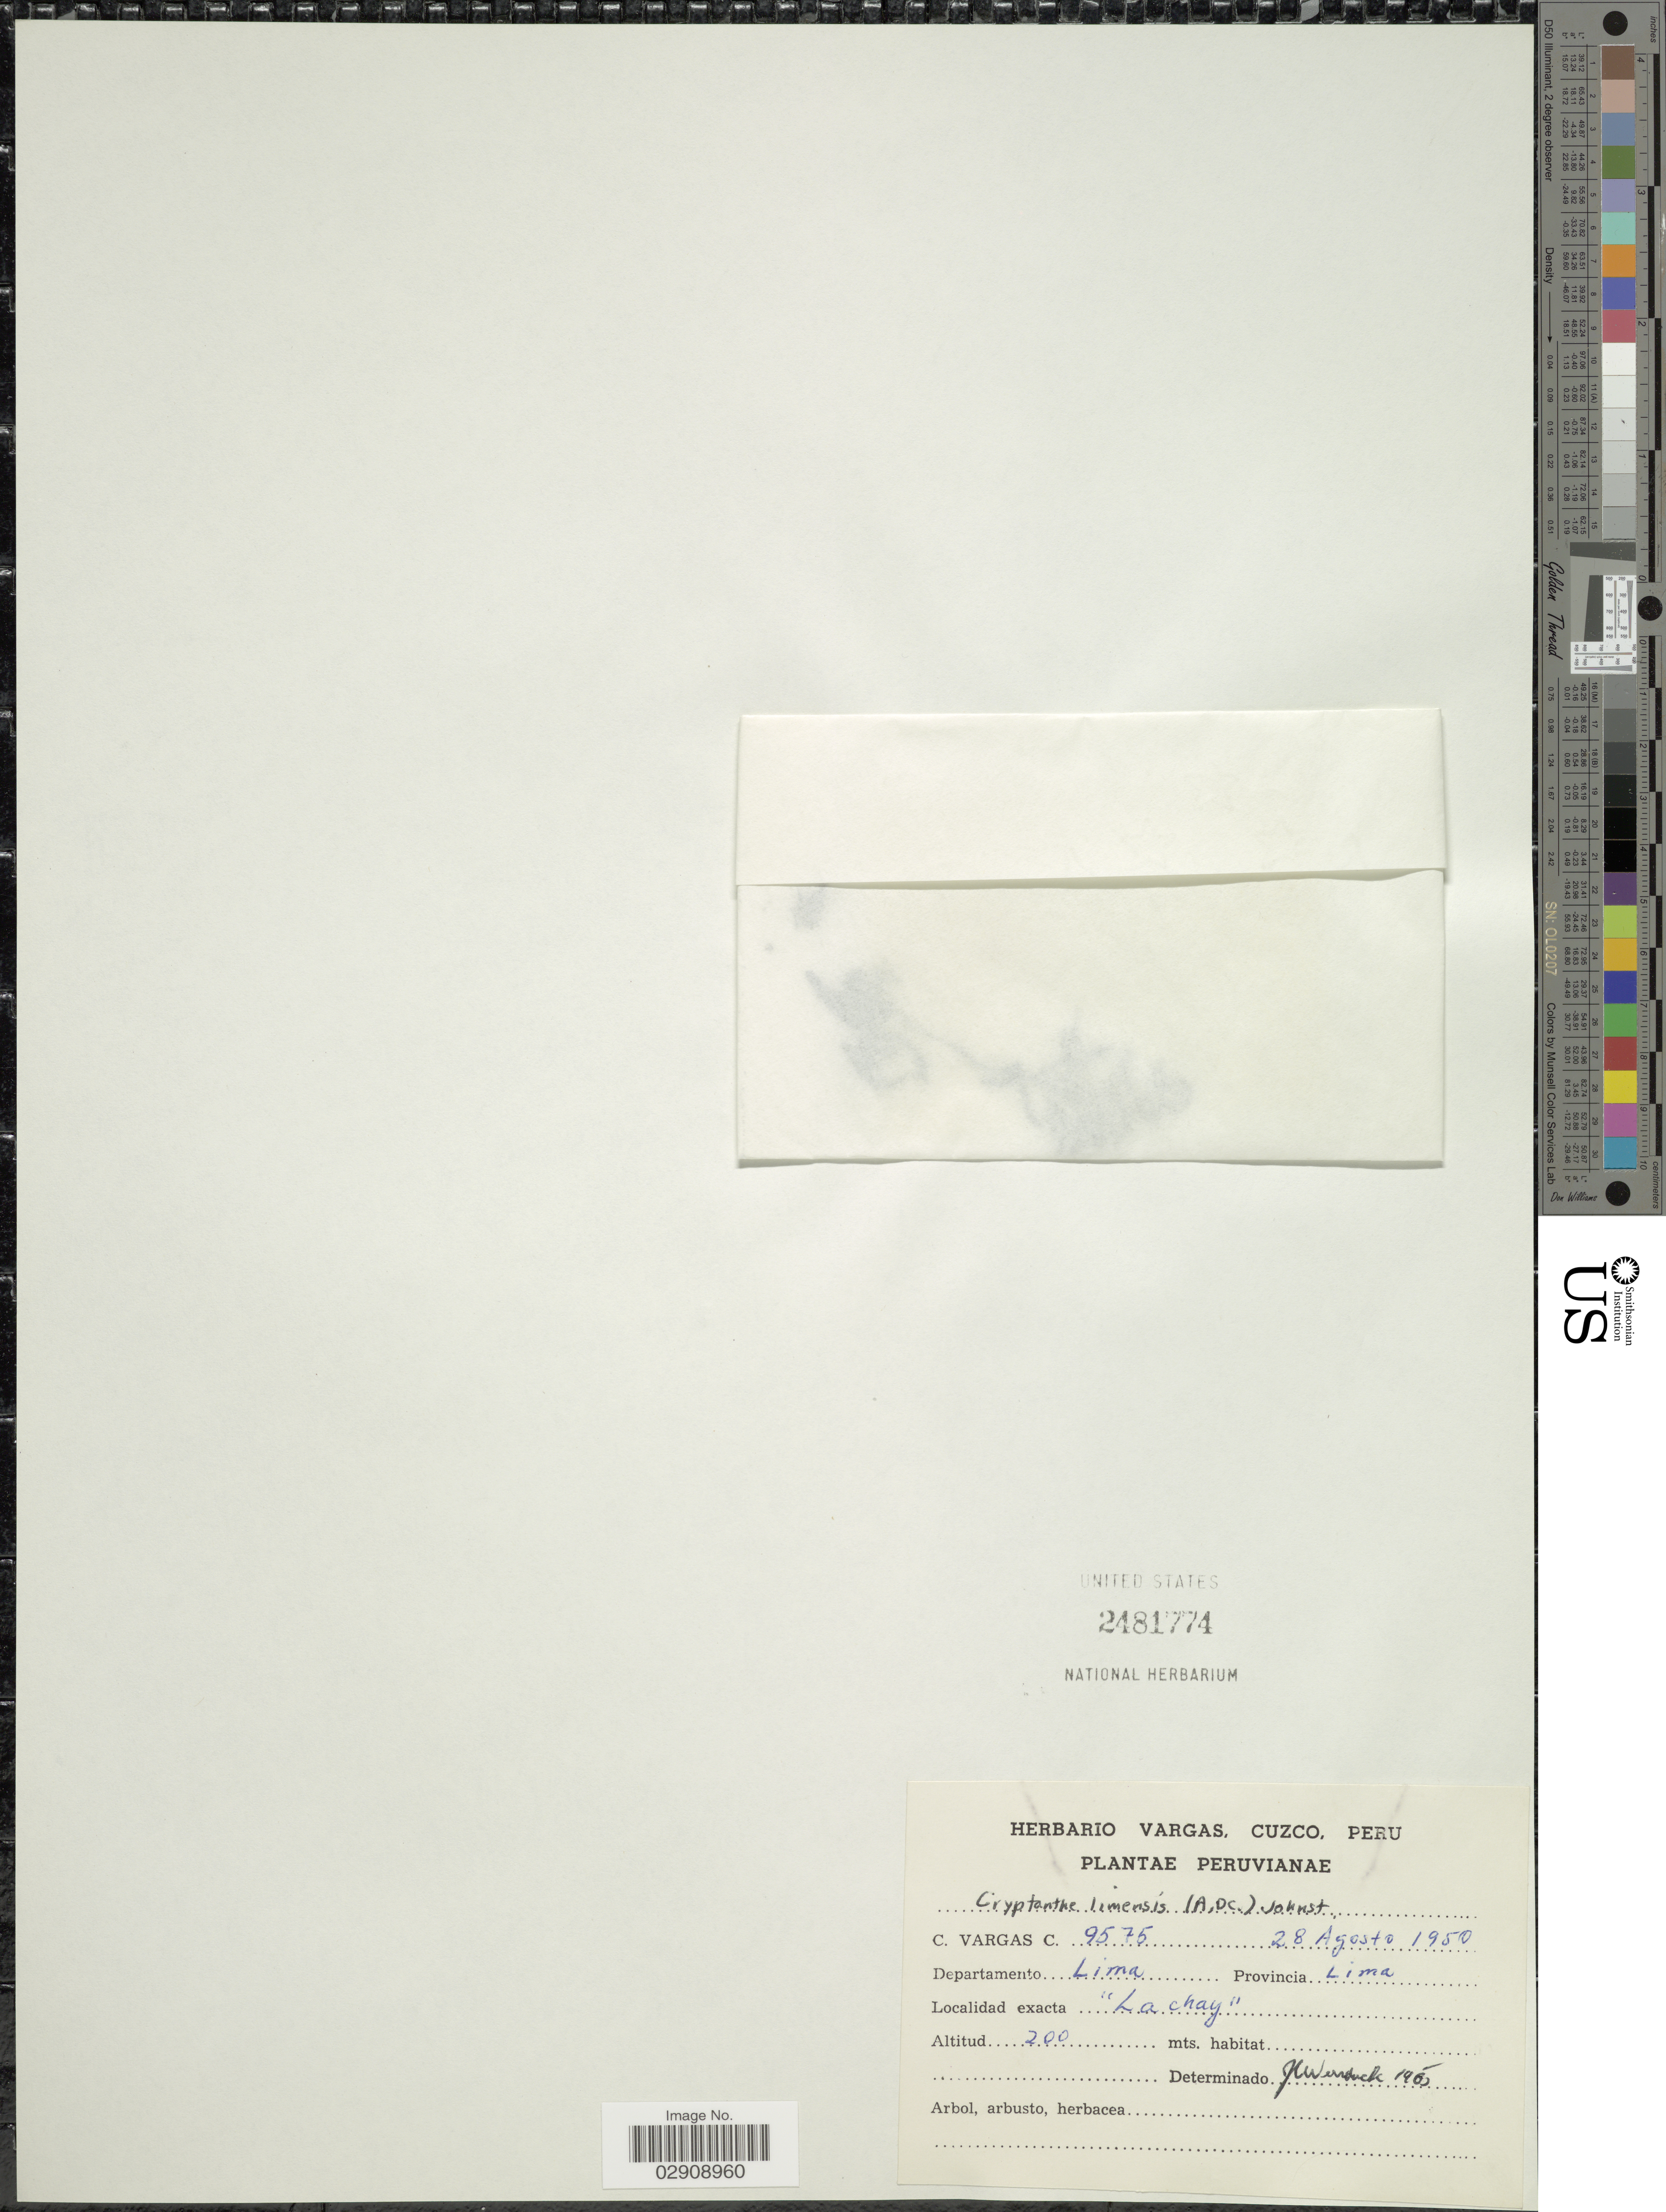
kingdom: Plantae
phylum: Tracheophyta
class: Magnoliopsida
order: Boraginales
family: Boraginaceae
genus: Cryptantha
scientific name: Cryptantha limensis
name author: (A. DC.) I.M. Johnst.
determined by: Moroni, Pablo, (SI), Instituto de Botanica Darwinion (ARGENTINA)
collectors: C. Vargas Calderón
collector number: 9575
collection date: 1950-08-28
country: Peru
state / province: Lima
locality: La Chay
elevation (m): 200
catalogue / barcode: US 2481774